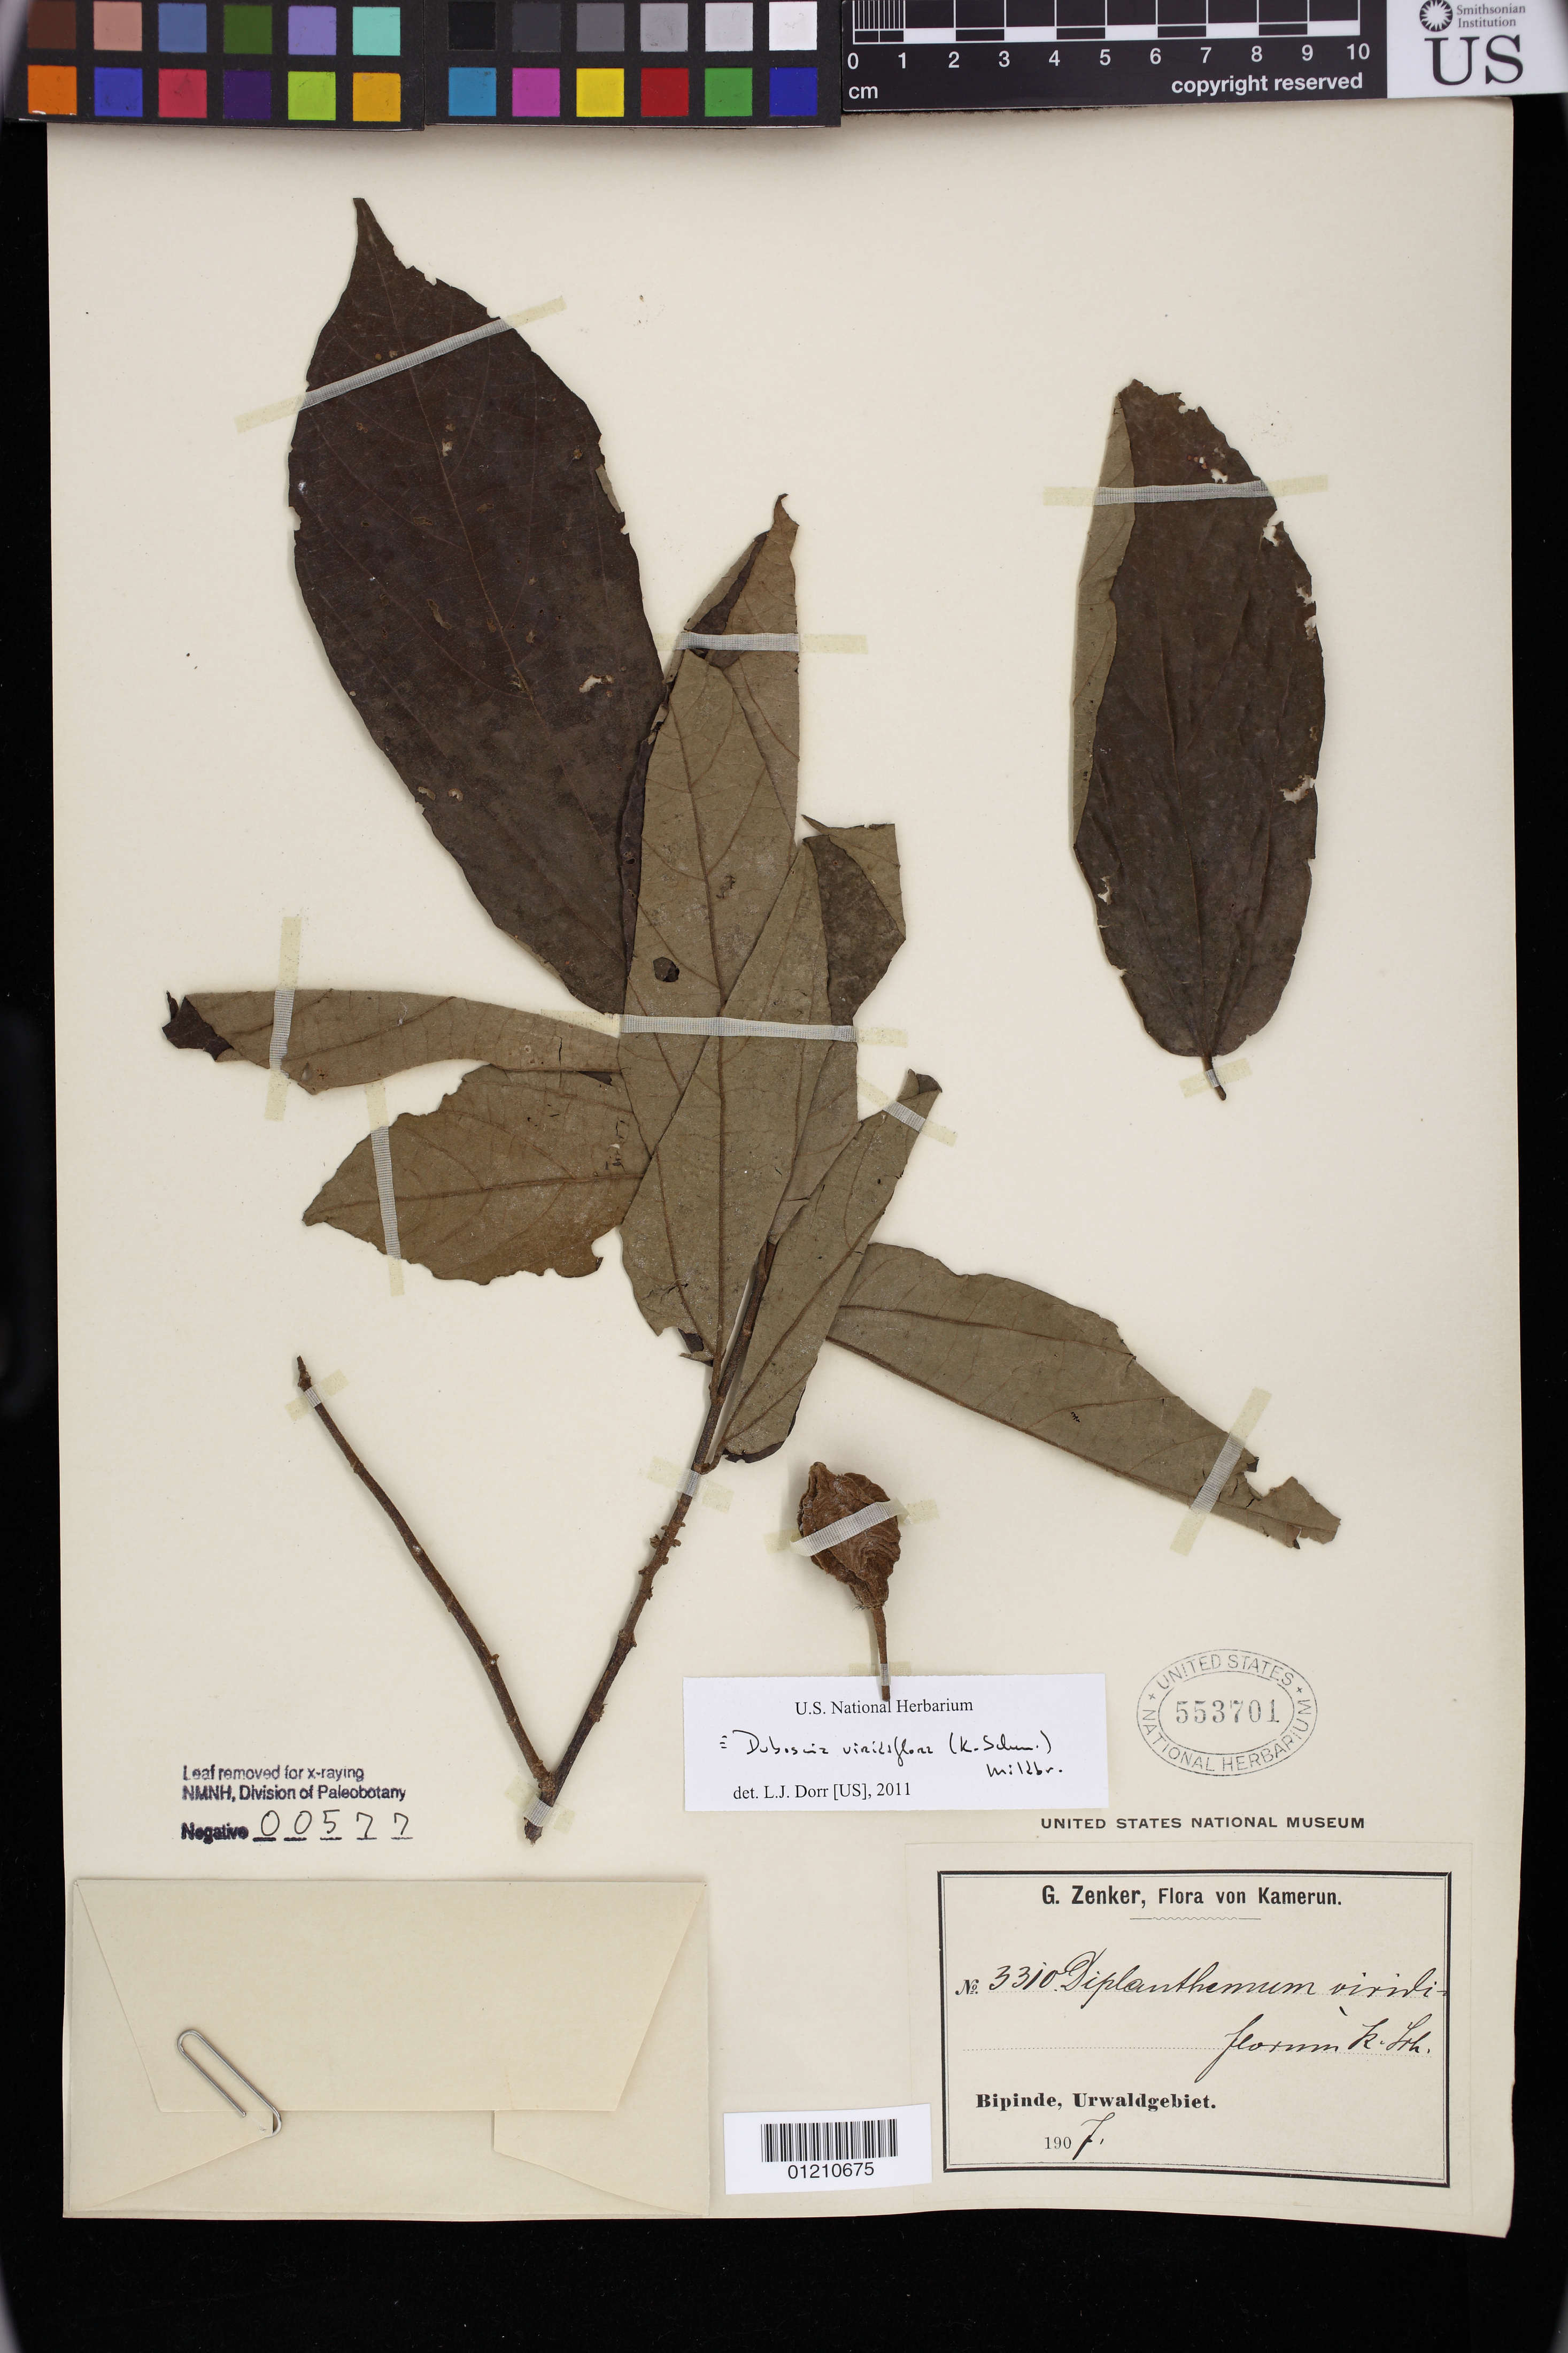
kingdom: Plantae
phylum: Tracheophyta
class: Magnoliopsida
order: Malvales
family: Malvaceae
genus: Duboscia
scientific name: Duboscia viridiflora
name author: (K. Schum.) Mildb.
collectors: G. A. Zenker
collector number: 3310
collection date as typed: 1907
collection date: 1907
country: Cameroon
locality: Bipinde, Urwaldgebiet.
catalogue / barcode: US 553701